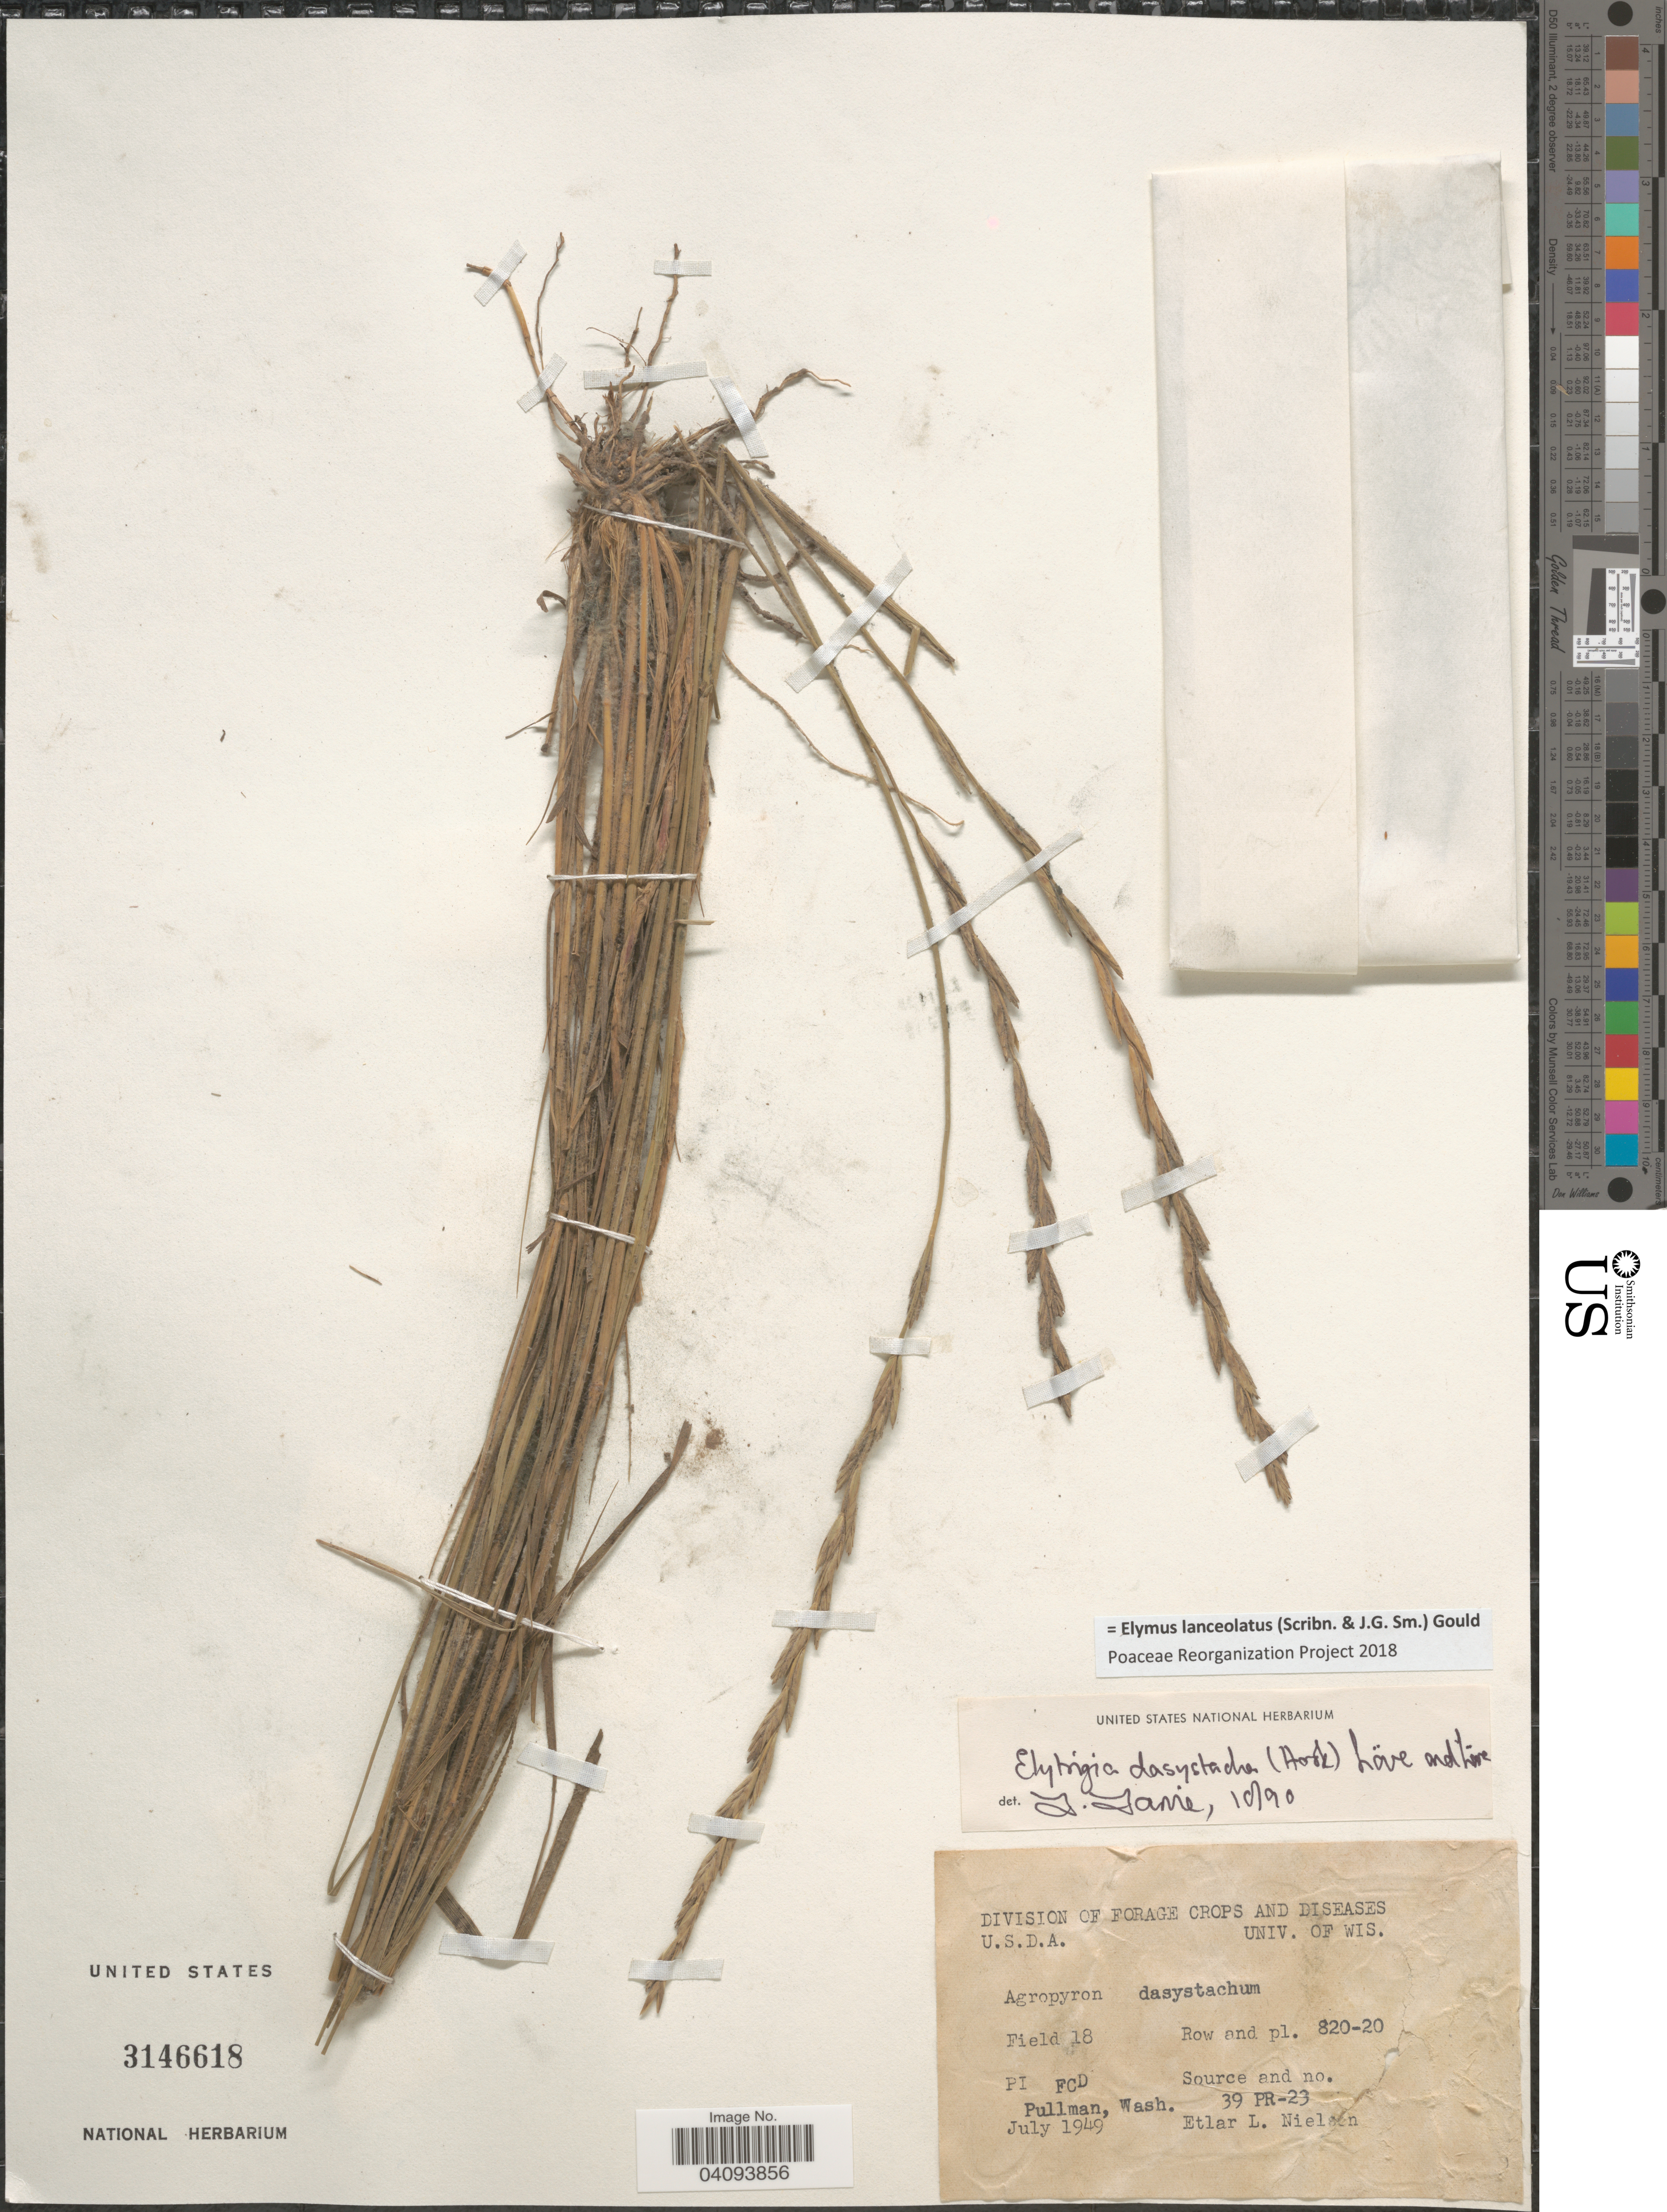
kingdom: Plantae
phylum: Tracheophyta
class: Liliopsida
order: Poales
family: Poaceae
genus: Elymus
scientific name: Elymus lanceolatus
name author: (Scribn. & J.G. Sm.) Gould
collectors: E. L. Nielsen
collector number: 39PR-23?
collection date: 1949-07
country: United States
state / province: Washington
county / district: Whitman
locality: Field 18 Row and pl. 820-20. PI FCD Pullman.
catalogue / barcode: US 3146618